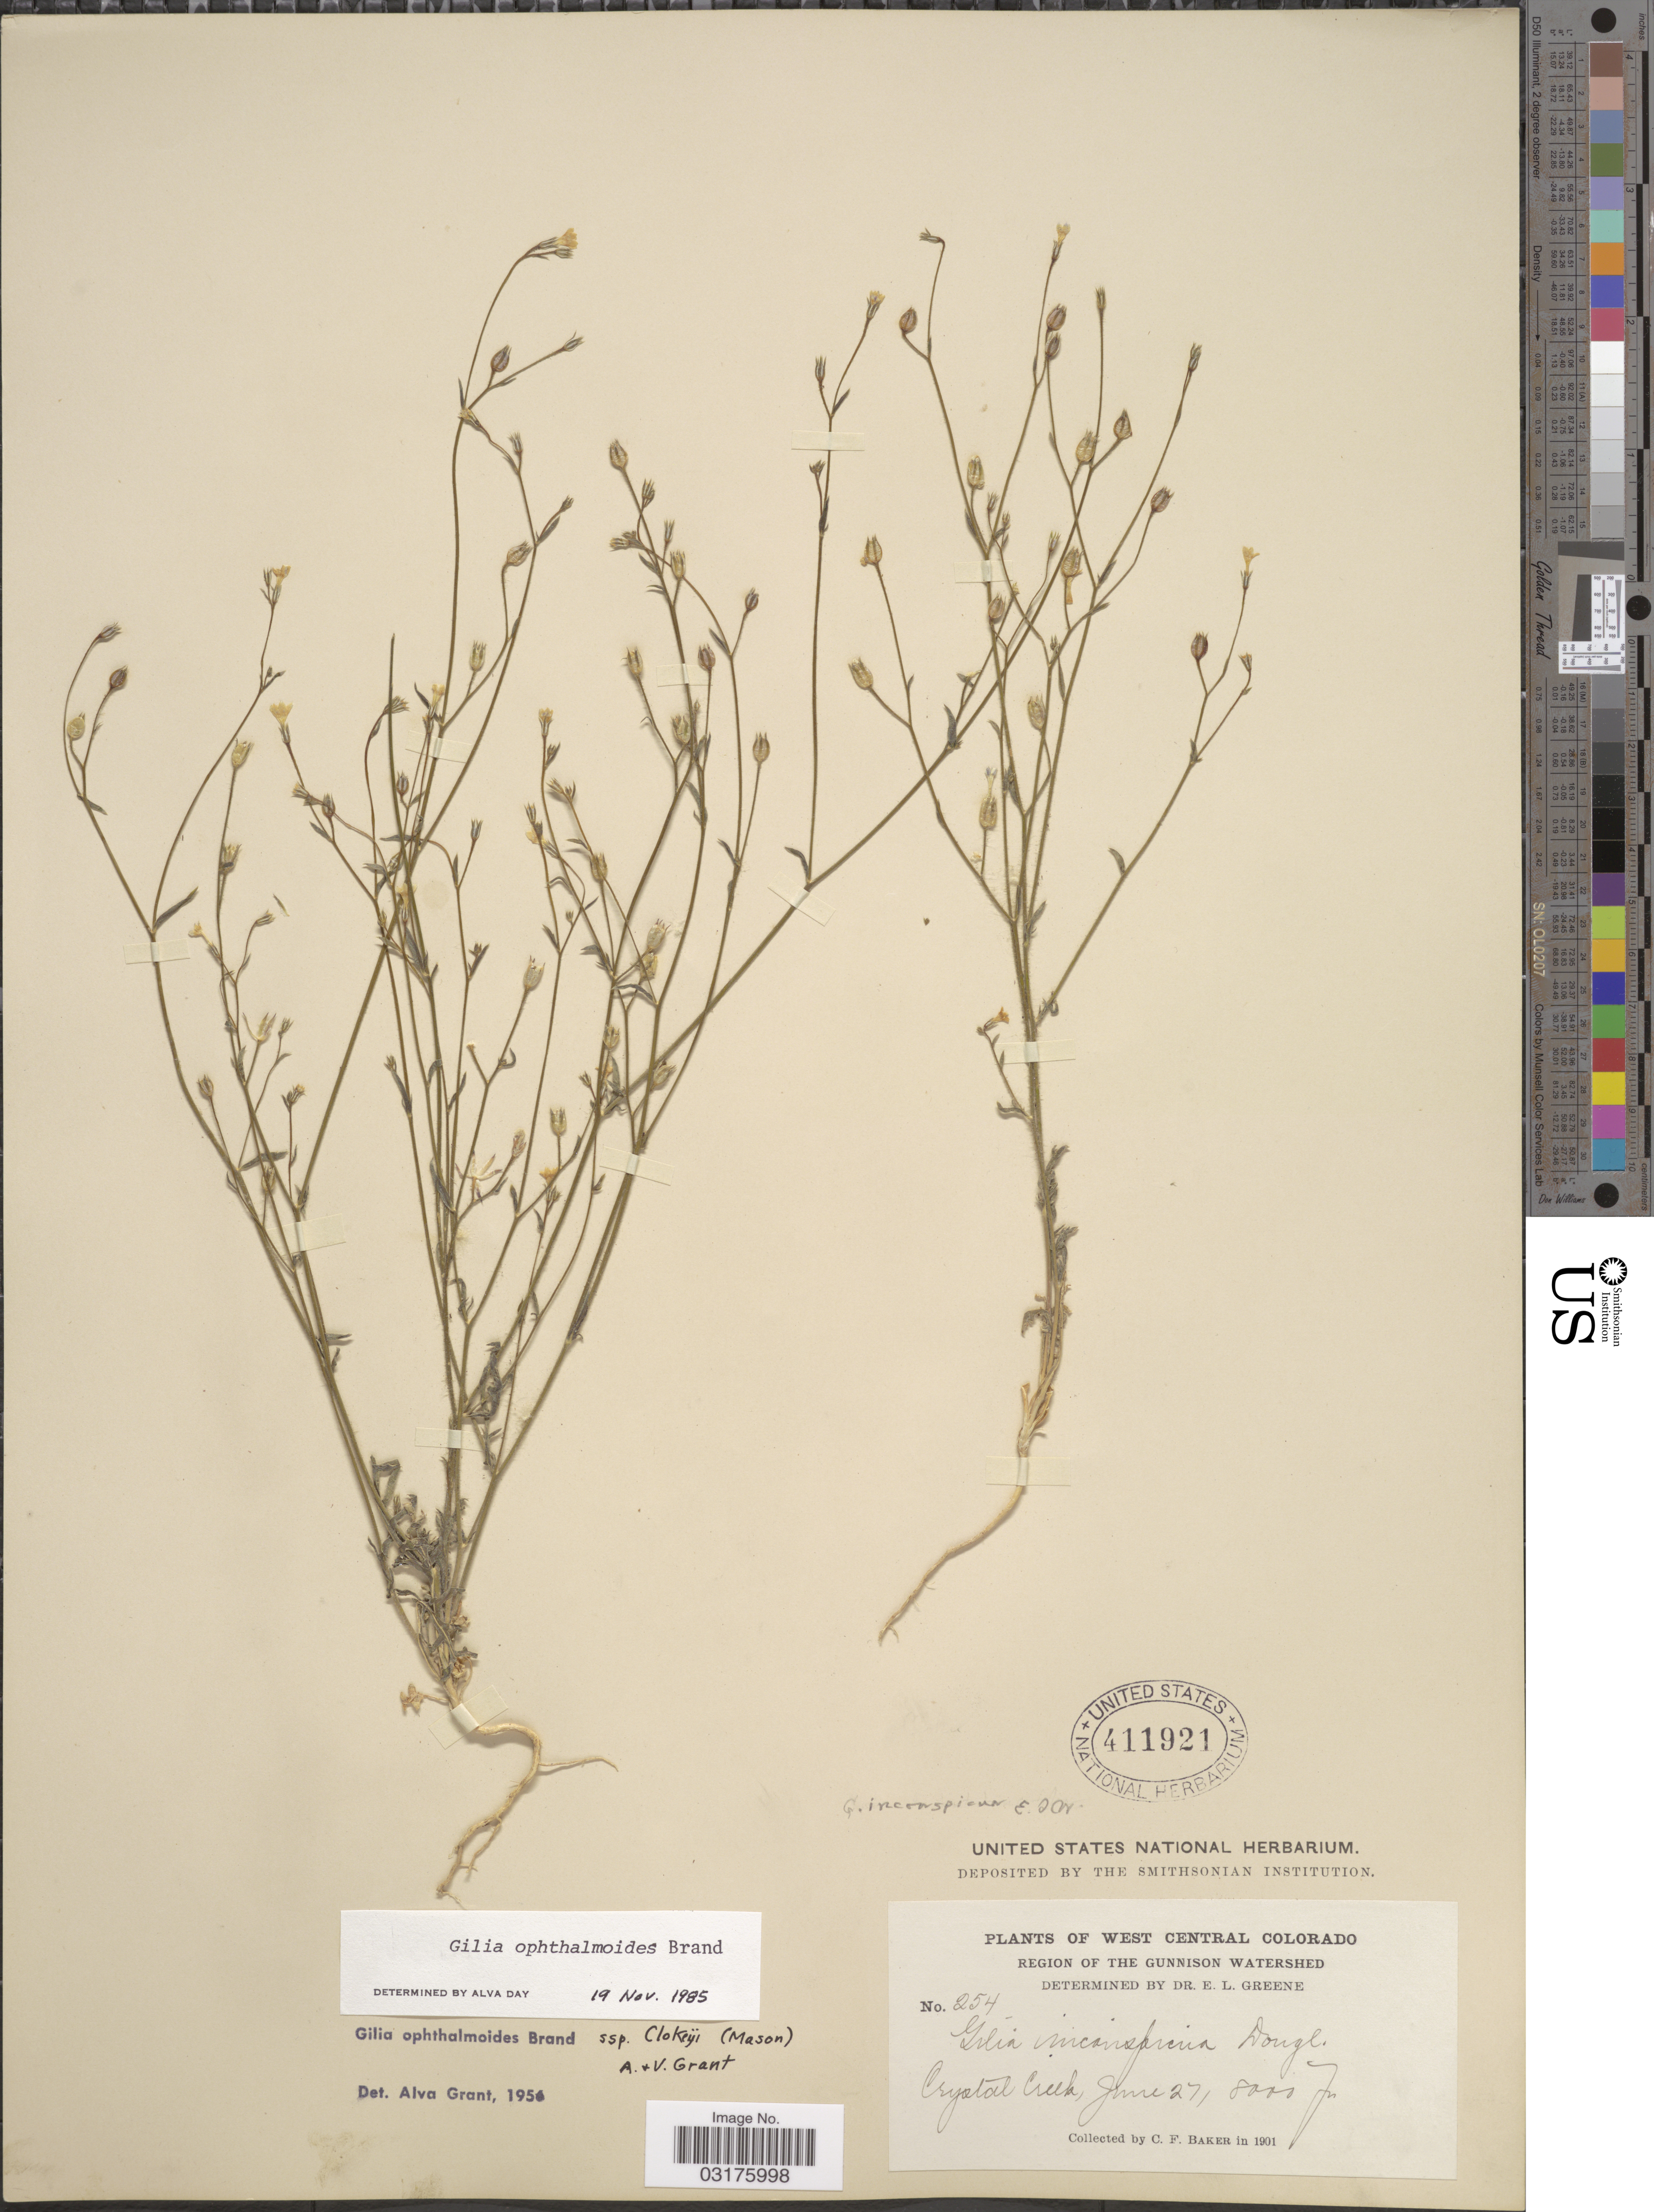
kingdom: Plantae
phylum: Tracheophyta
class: Magnoliopsida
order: Ericales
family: Polemoniaceae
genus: Gilia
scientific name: Gilia ophthalmoides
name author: Brand in Engl.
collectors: C. F. Baker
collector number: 254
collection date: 1901-06-27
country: United States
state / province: Colorado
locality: West Central Colorado, Region of the Gunnison watershed, Crystal Creek.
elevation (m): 2438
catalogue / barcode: US 411921